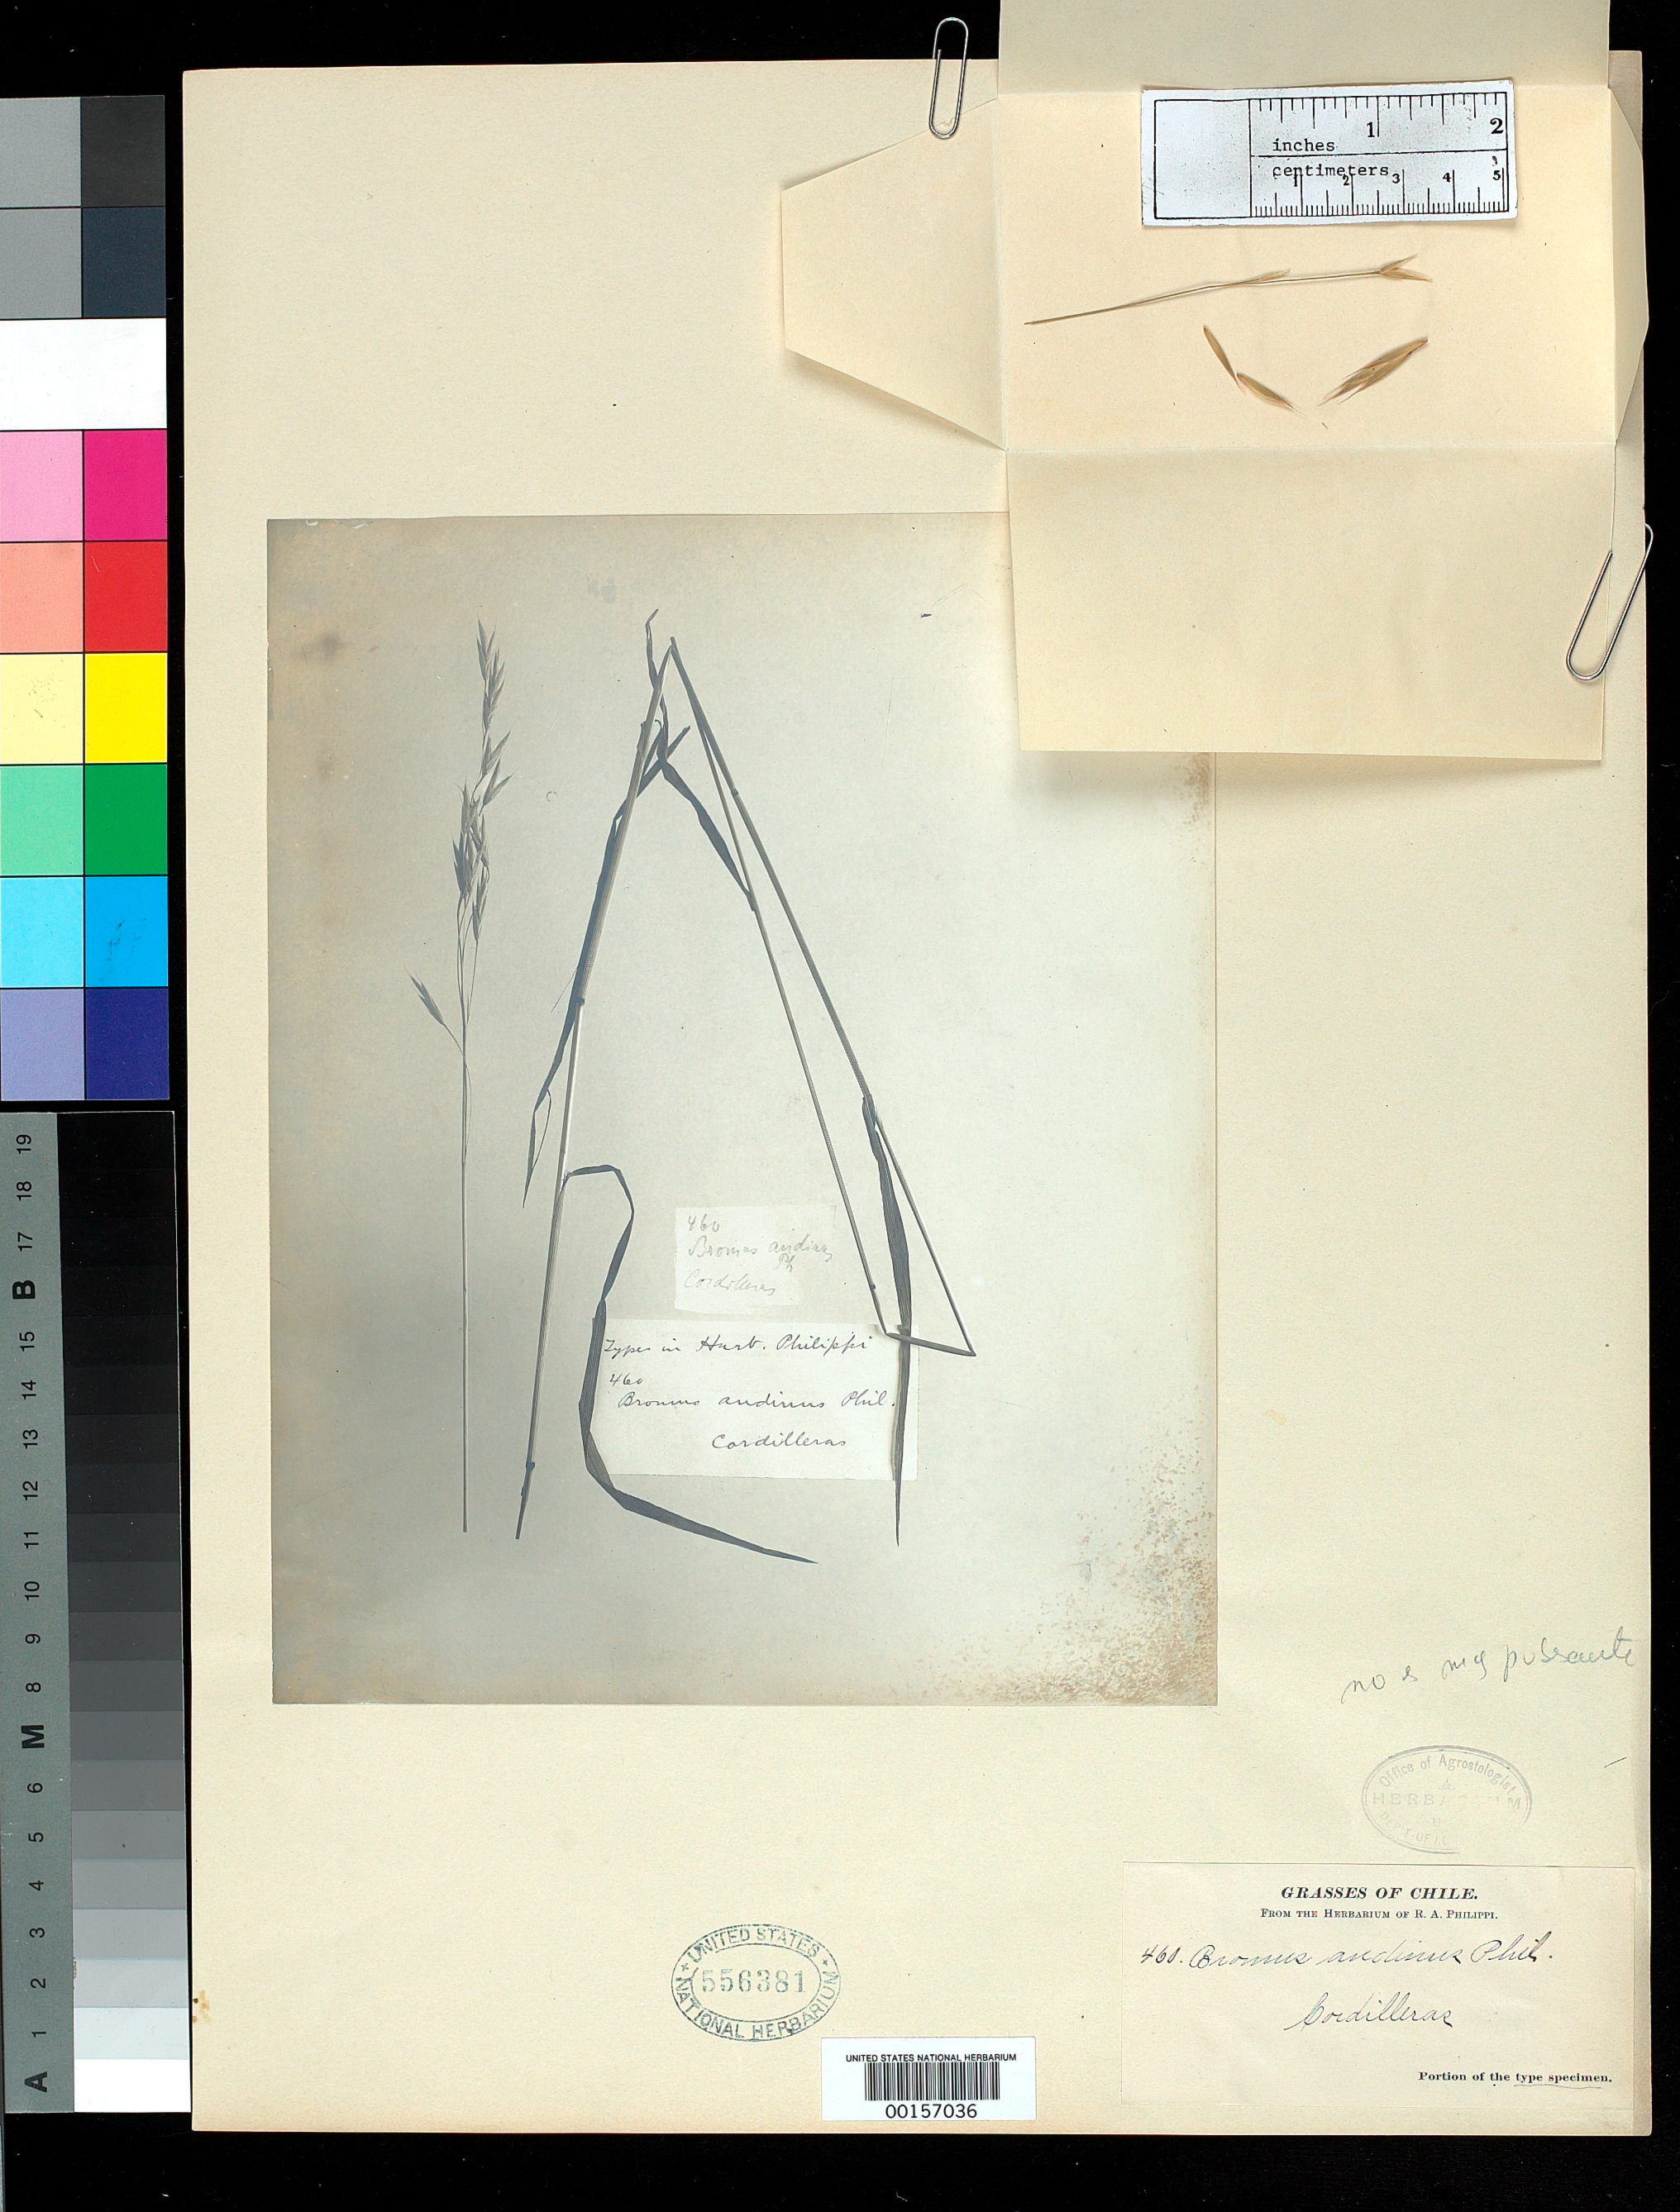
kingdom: Plantae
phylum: Tracheophyta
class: Liliopsida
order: Poales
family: Poaceae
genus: Bromus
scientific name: Bromus andinus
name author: Phil.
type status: Type Fragment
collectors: R. A. Philippi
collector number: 460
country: Chile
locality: Andes, Cordilleras.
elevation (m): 1250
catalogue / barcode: US 556381